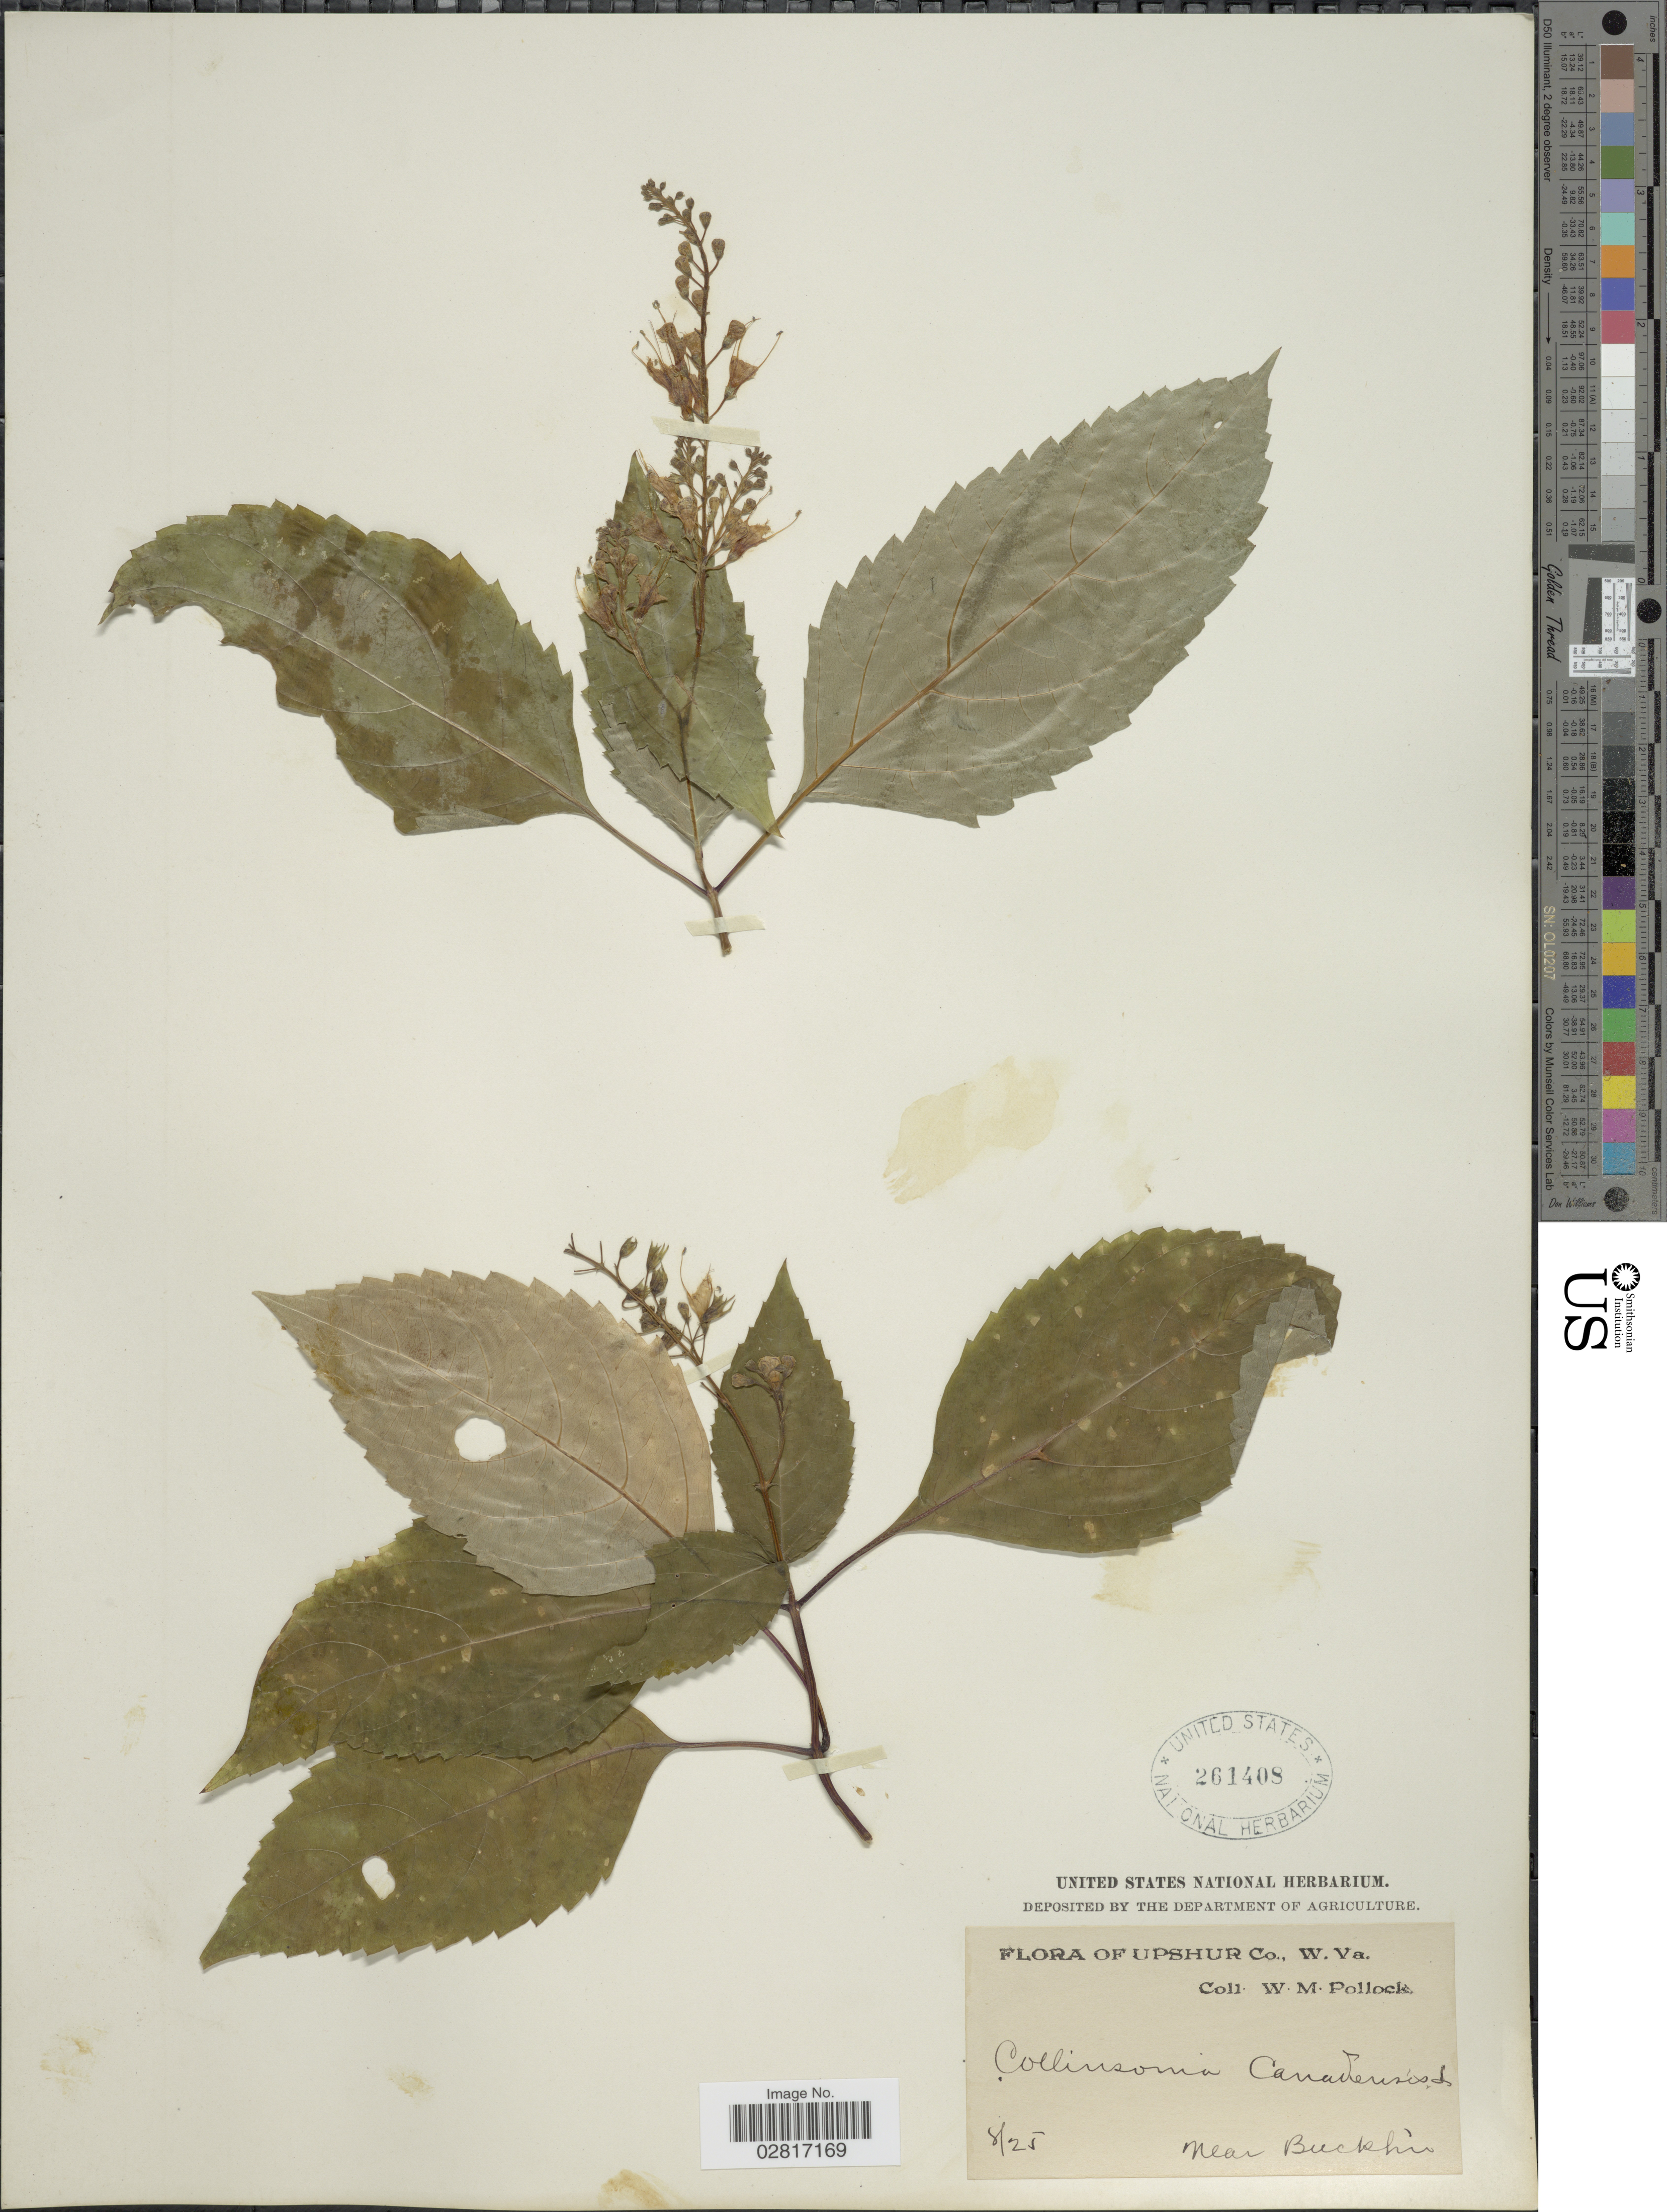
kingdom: Plantae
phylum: Tracheophyta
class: Magnoliopsida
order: Lamiales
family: Lamiaceae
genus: Collinsonia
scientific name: Collinsonia punctata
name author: Elliott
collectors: W. M. Pollock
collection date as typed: Transcribed d/m/y: /8/25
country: United States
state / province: West Virginia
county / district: Upshur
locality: W.Va.near Bucklin.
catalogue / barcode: US 261408